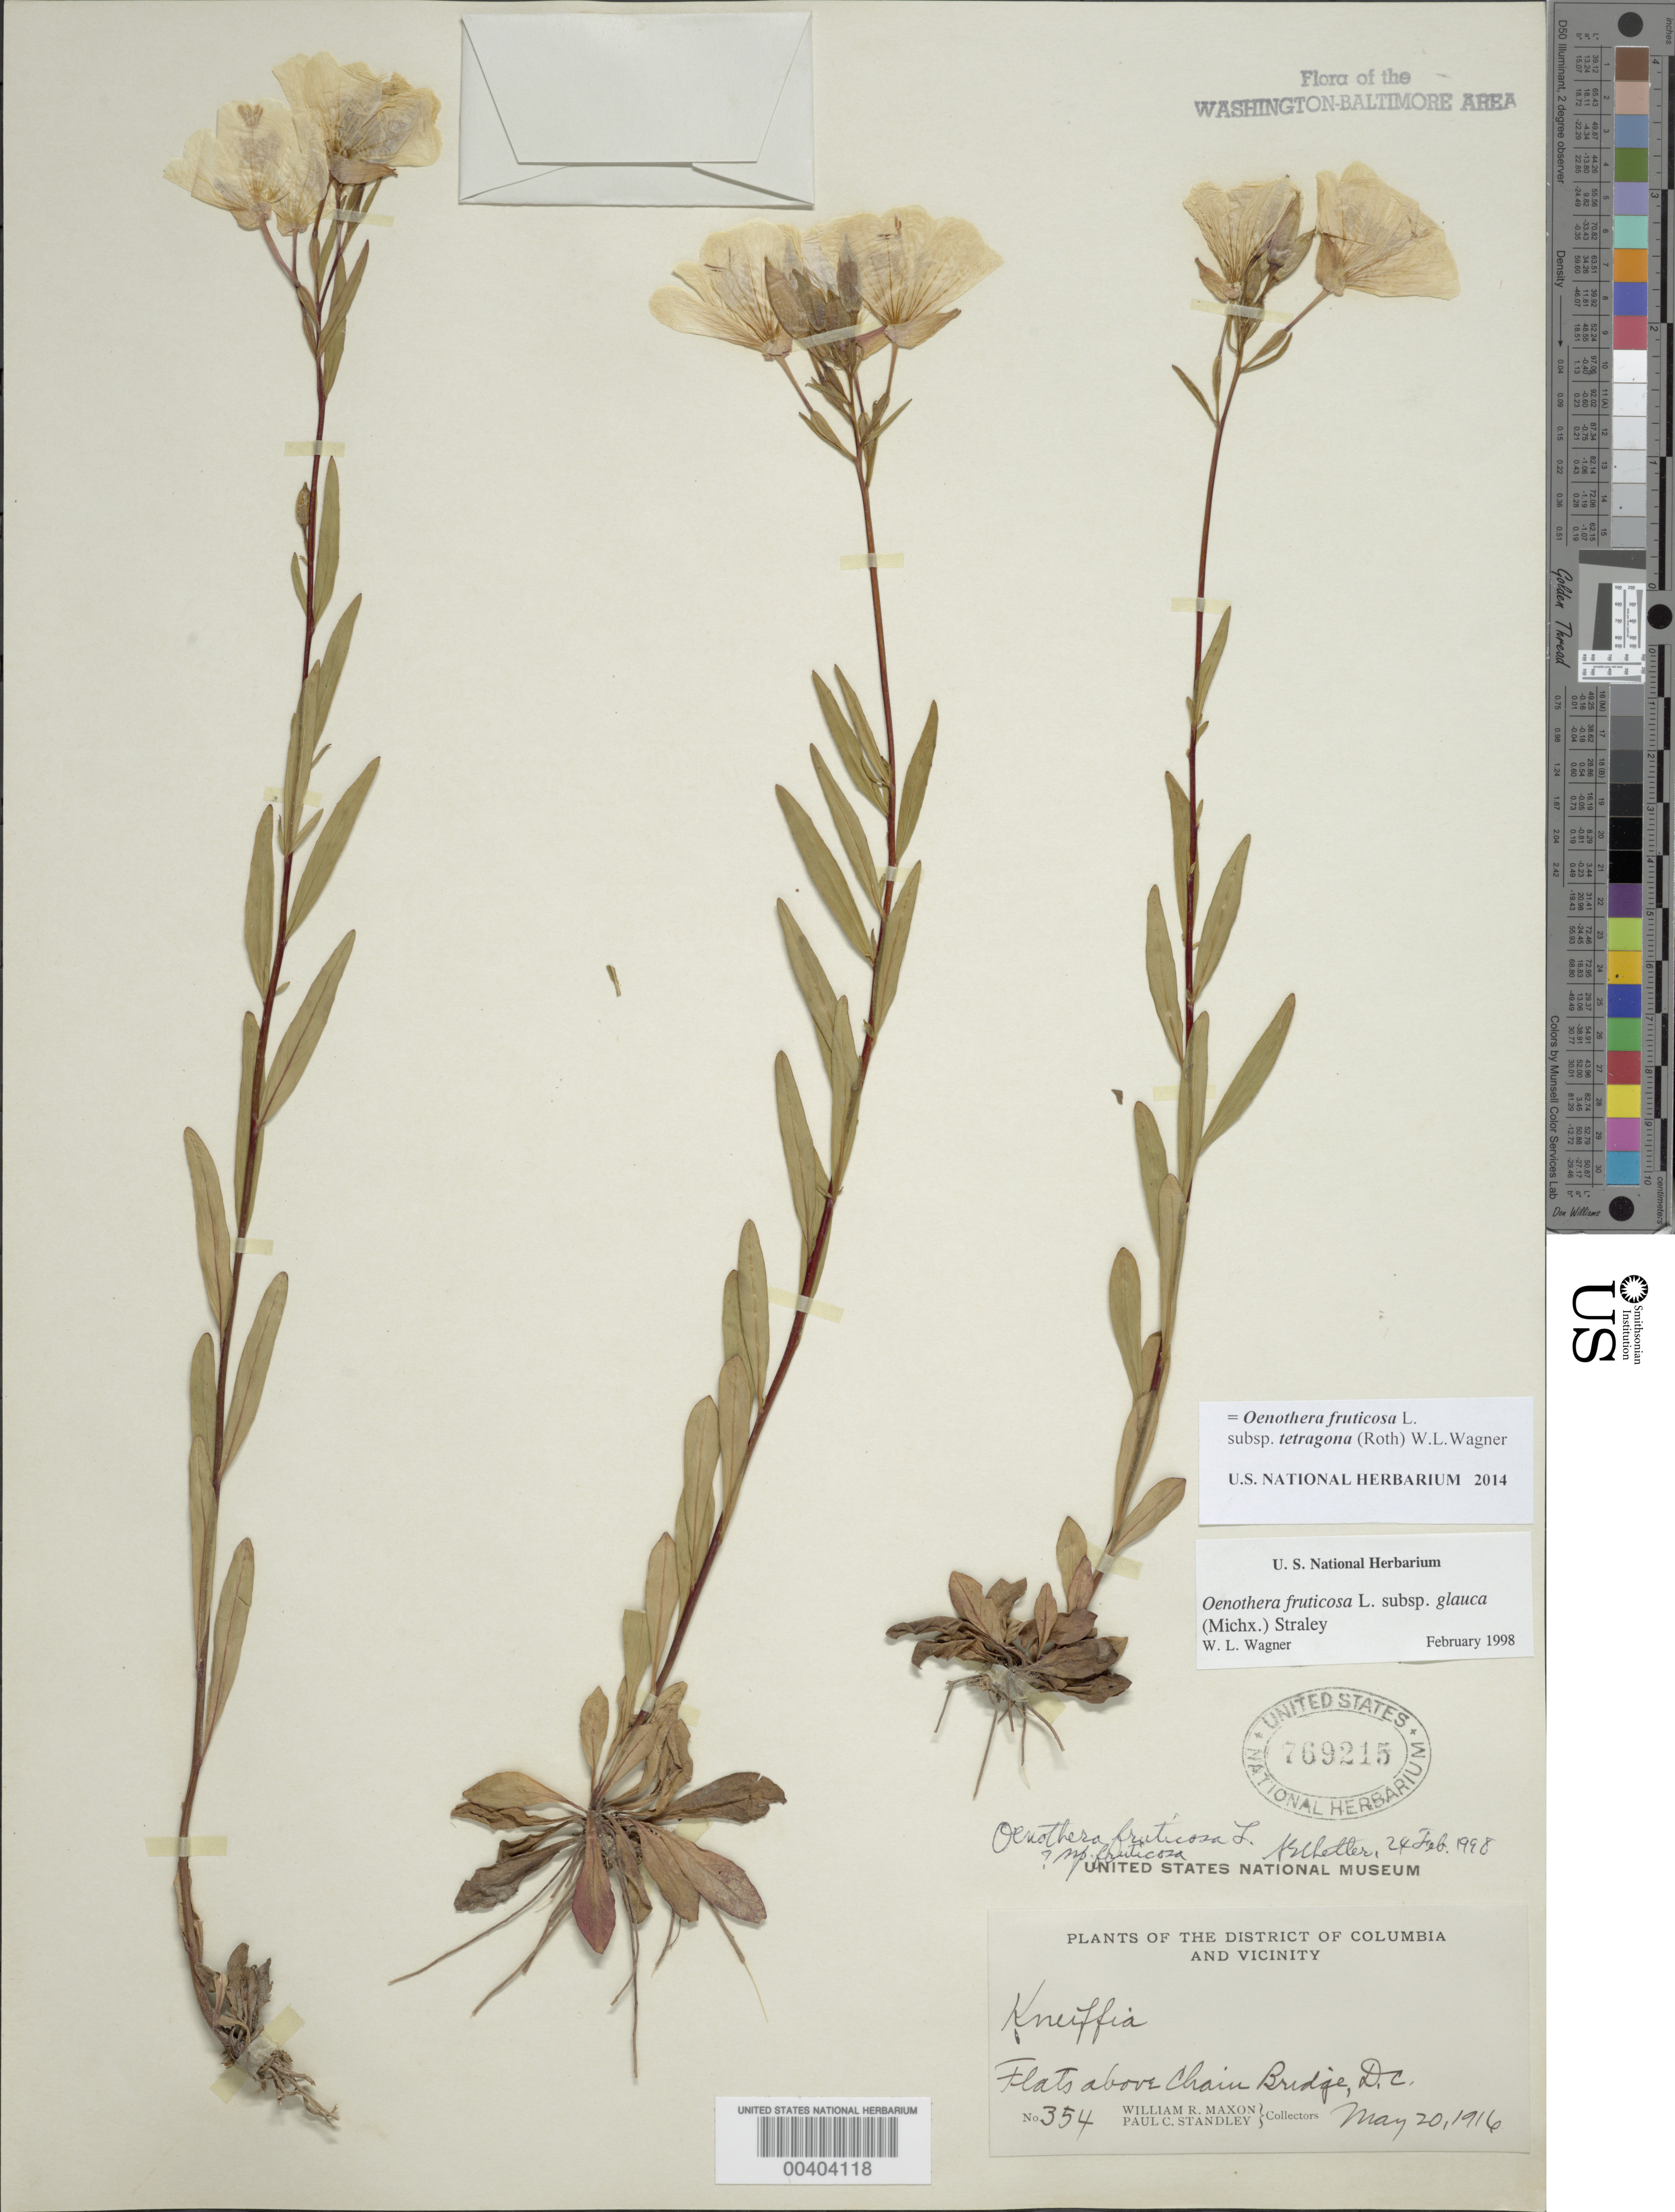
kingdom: Plantae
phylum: Tracheophyta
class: Magnoliopsida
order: Myrtales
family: Onagraceae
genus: Oenothera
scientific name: Oenothera fruticosa subsp. tetragona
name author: (Roth) W.L. Wagner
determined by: Wagner, W. L., (BOT), Smithsonian Institution - National Museum of Natural History (UNITED STATES)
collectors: W. R. Maxon & P. C. Standley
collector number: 354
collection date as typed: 20 May 1916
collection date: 1916-05-20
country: United States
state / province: District of Columbia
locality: Above Chain Bridge C. and O. Canal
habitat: Flats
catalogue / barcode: US 769215